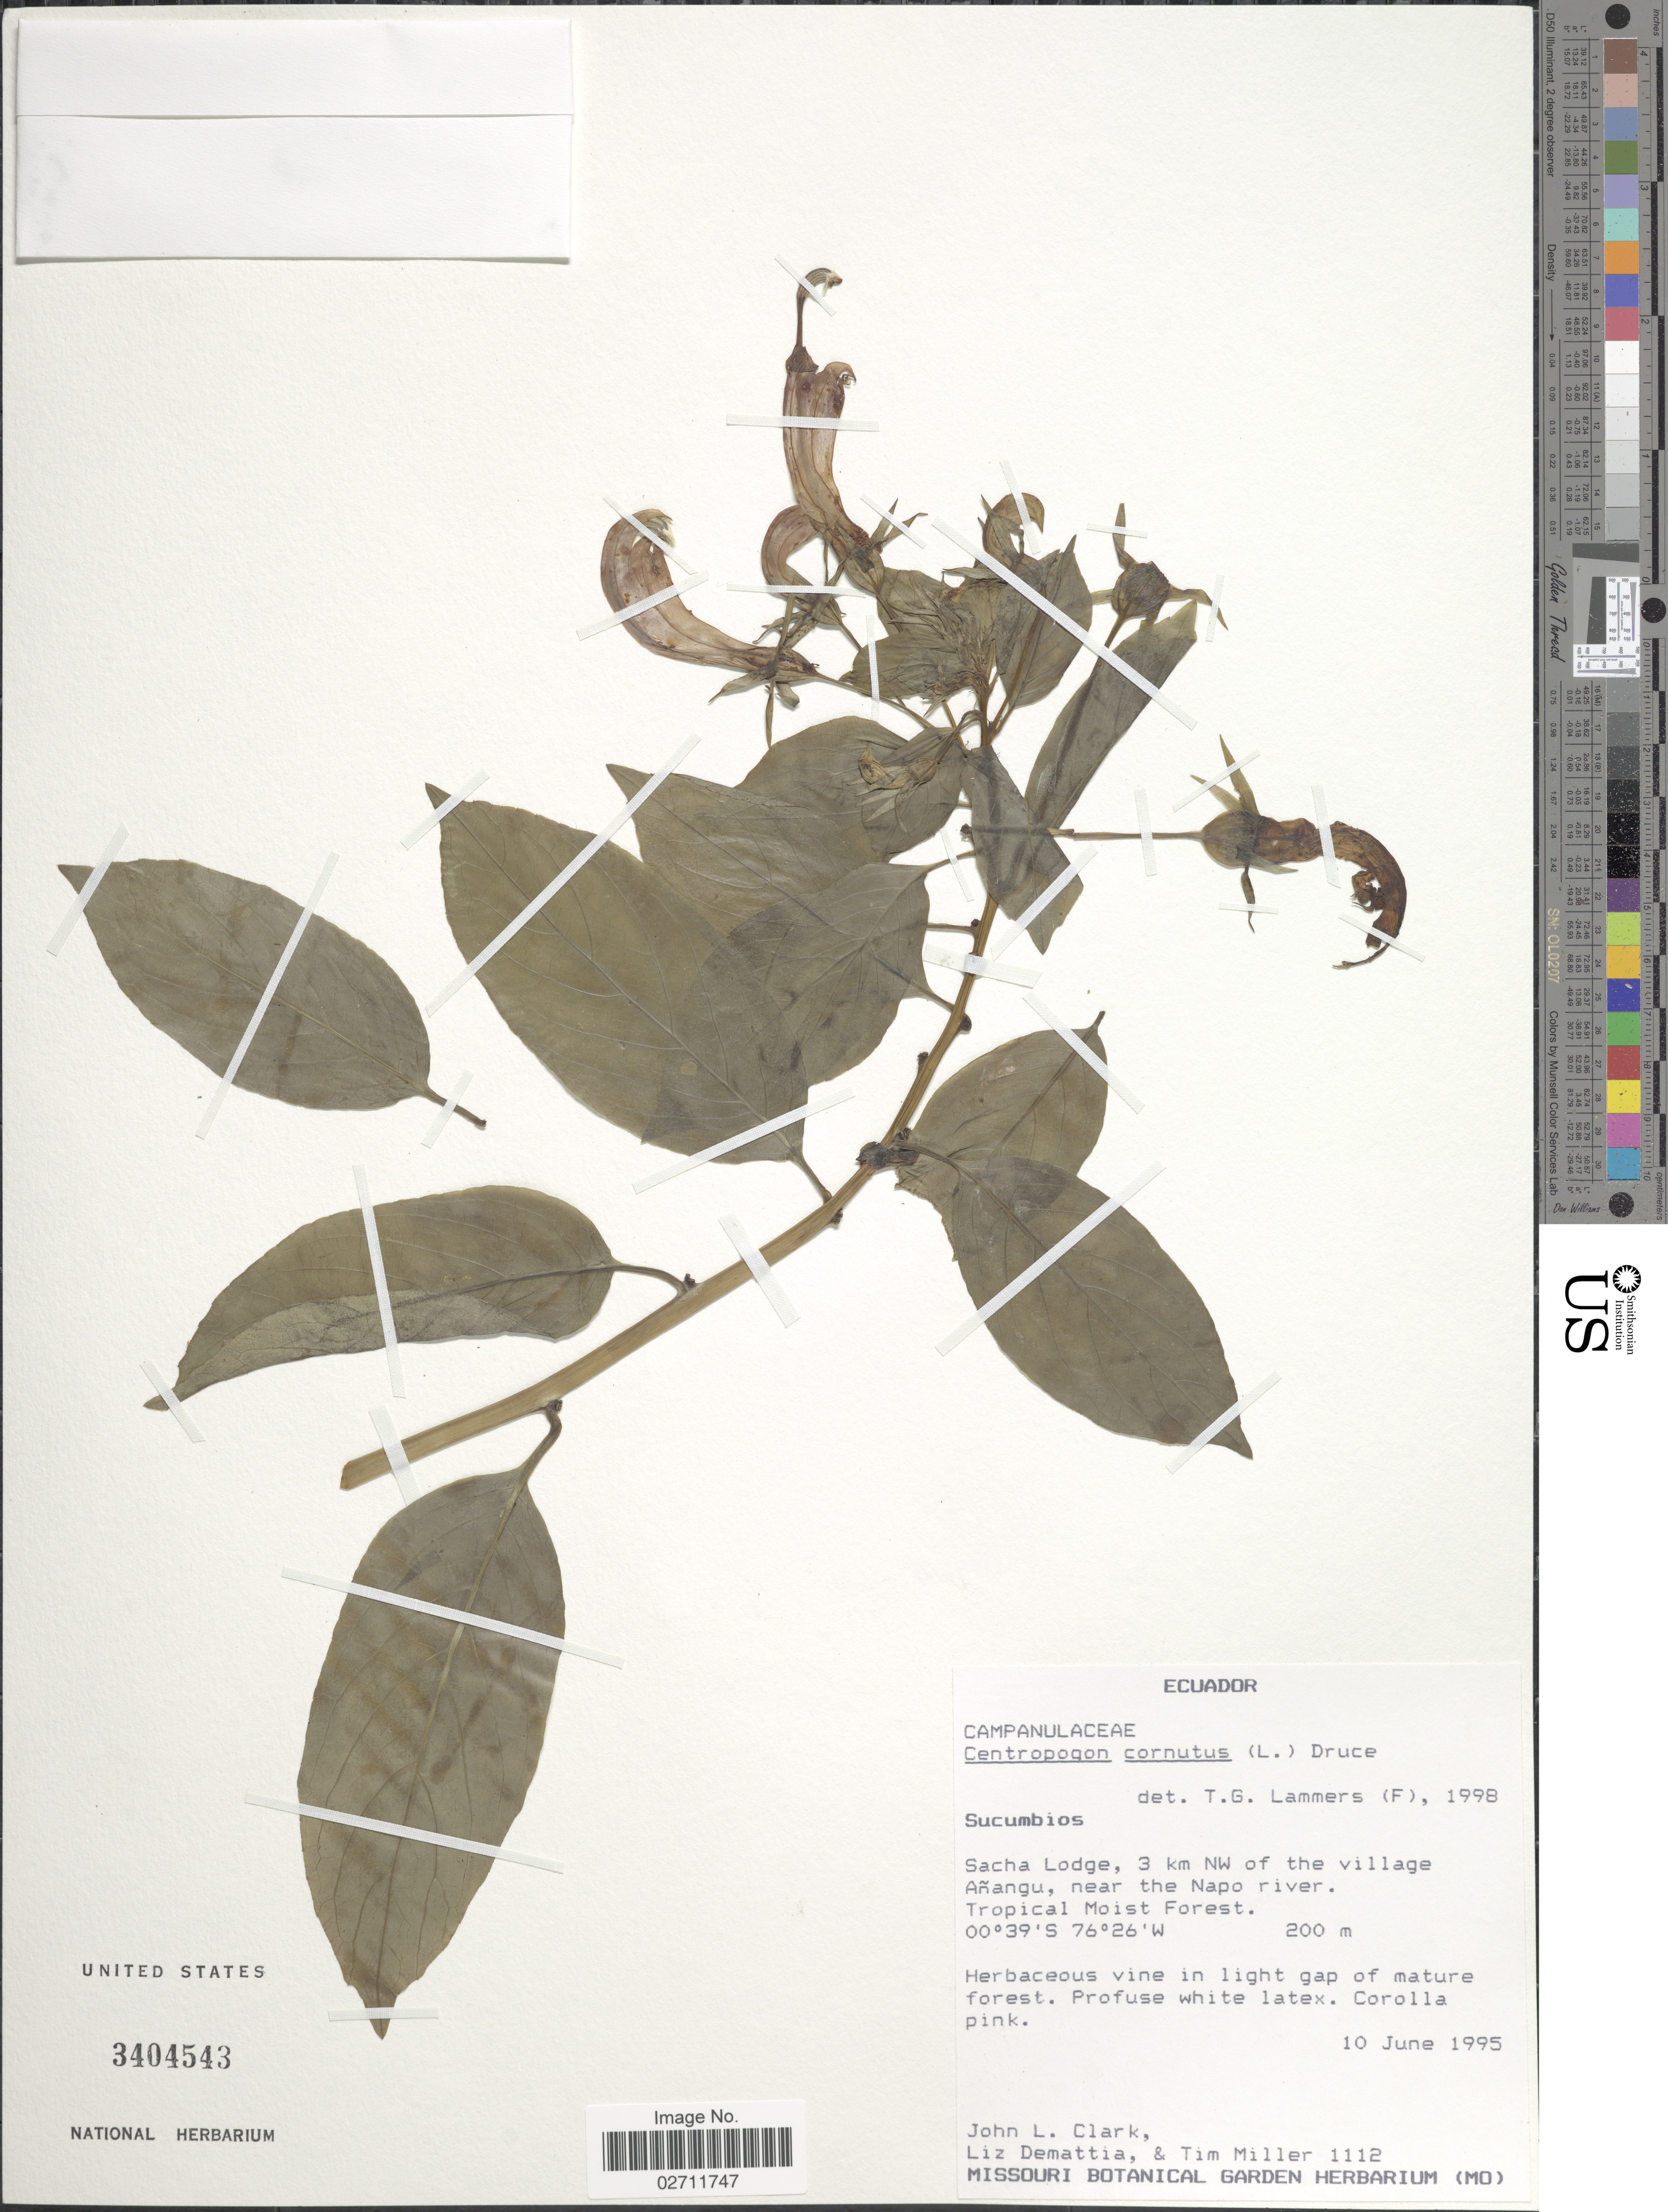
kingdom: Plantae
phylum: Tracheophyta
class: Magnoliopsida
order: Asterales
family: Campanulaceae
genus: Centropogon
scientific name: Centropogon cornutus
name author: (L.) Druce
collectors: J. L. Clark, L. Demattia & T. Miller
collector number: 1112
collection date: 1995-06-10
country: Ecuador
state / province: Sucumbíos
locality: Sacha Lodge, 3 km NW of the village Anangu, near the Napo River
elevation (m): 200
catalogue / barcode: US 3404543